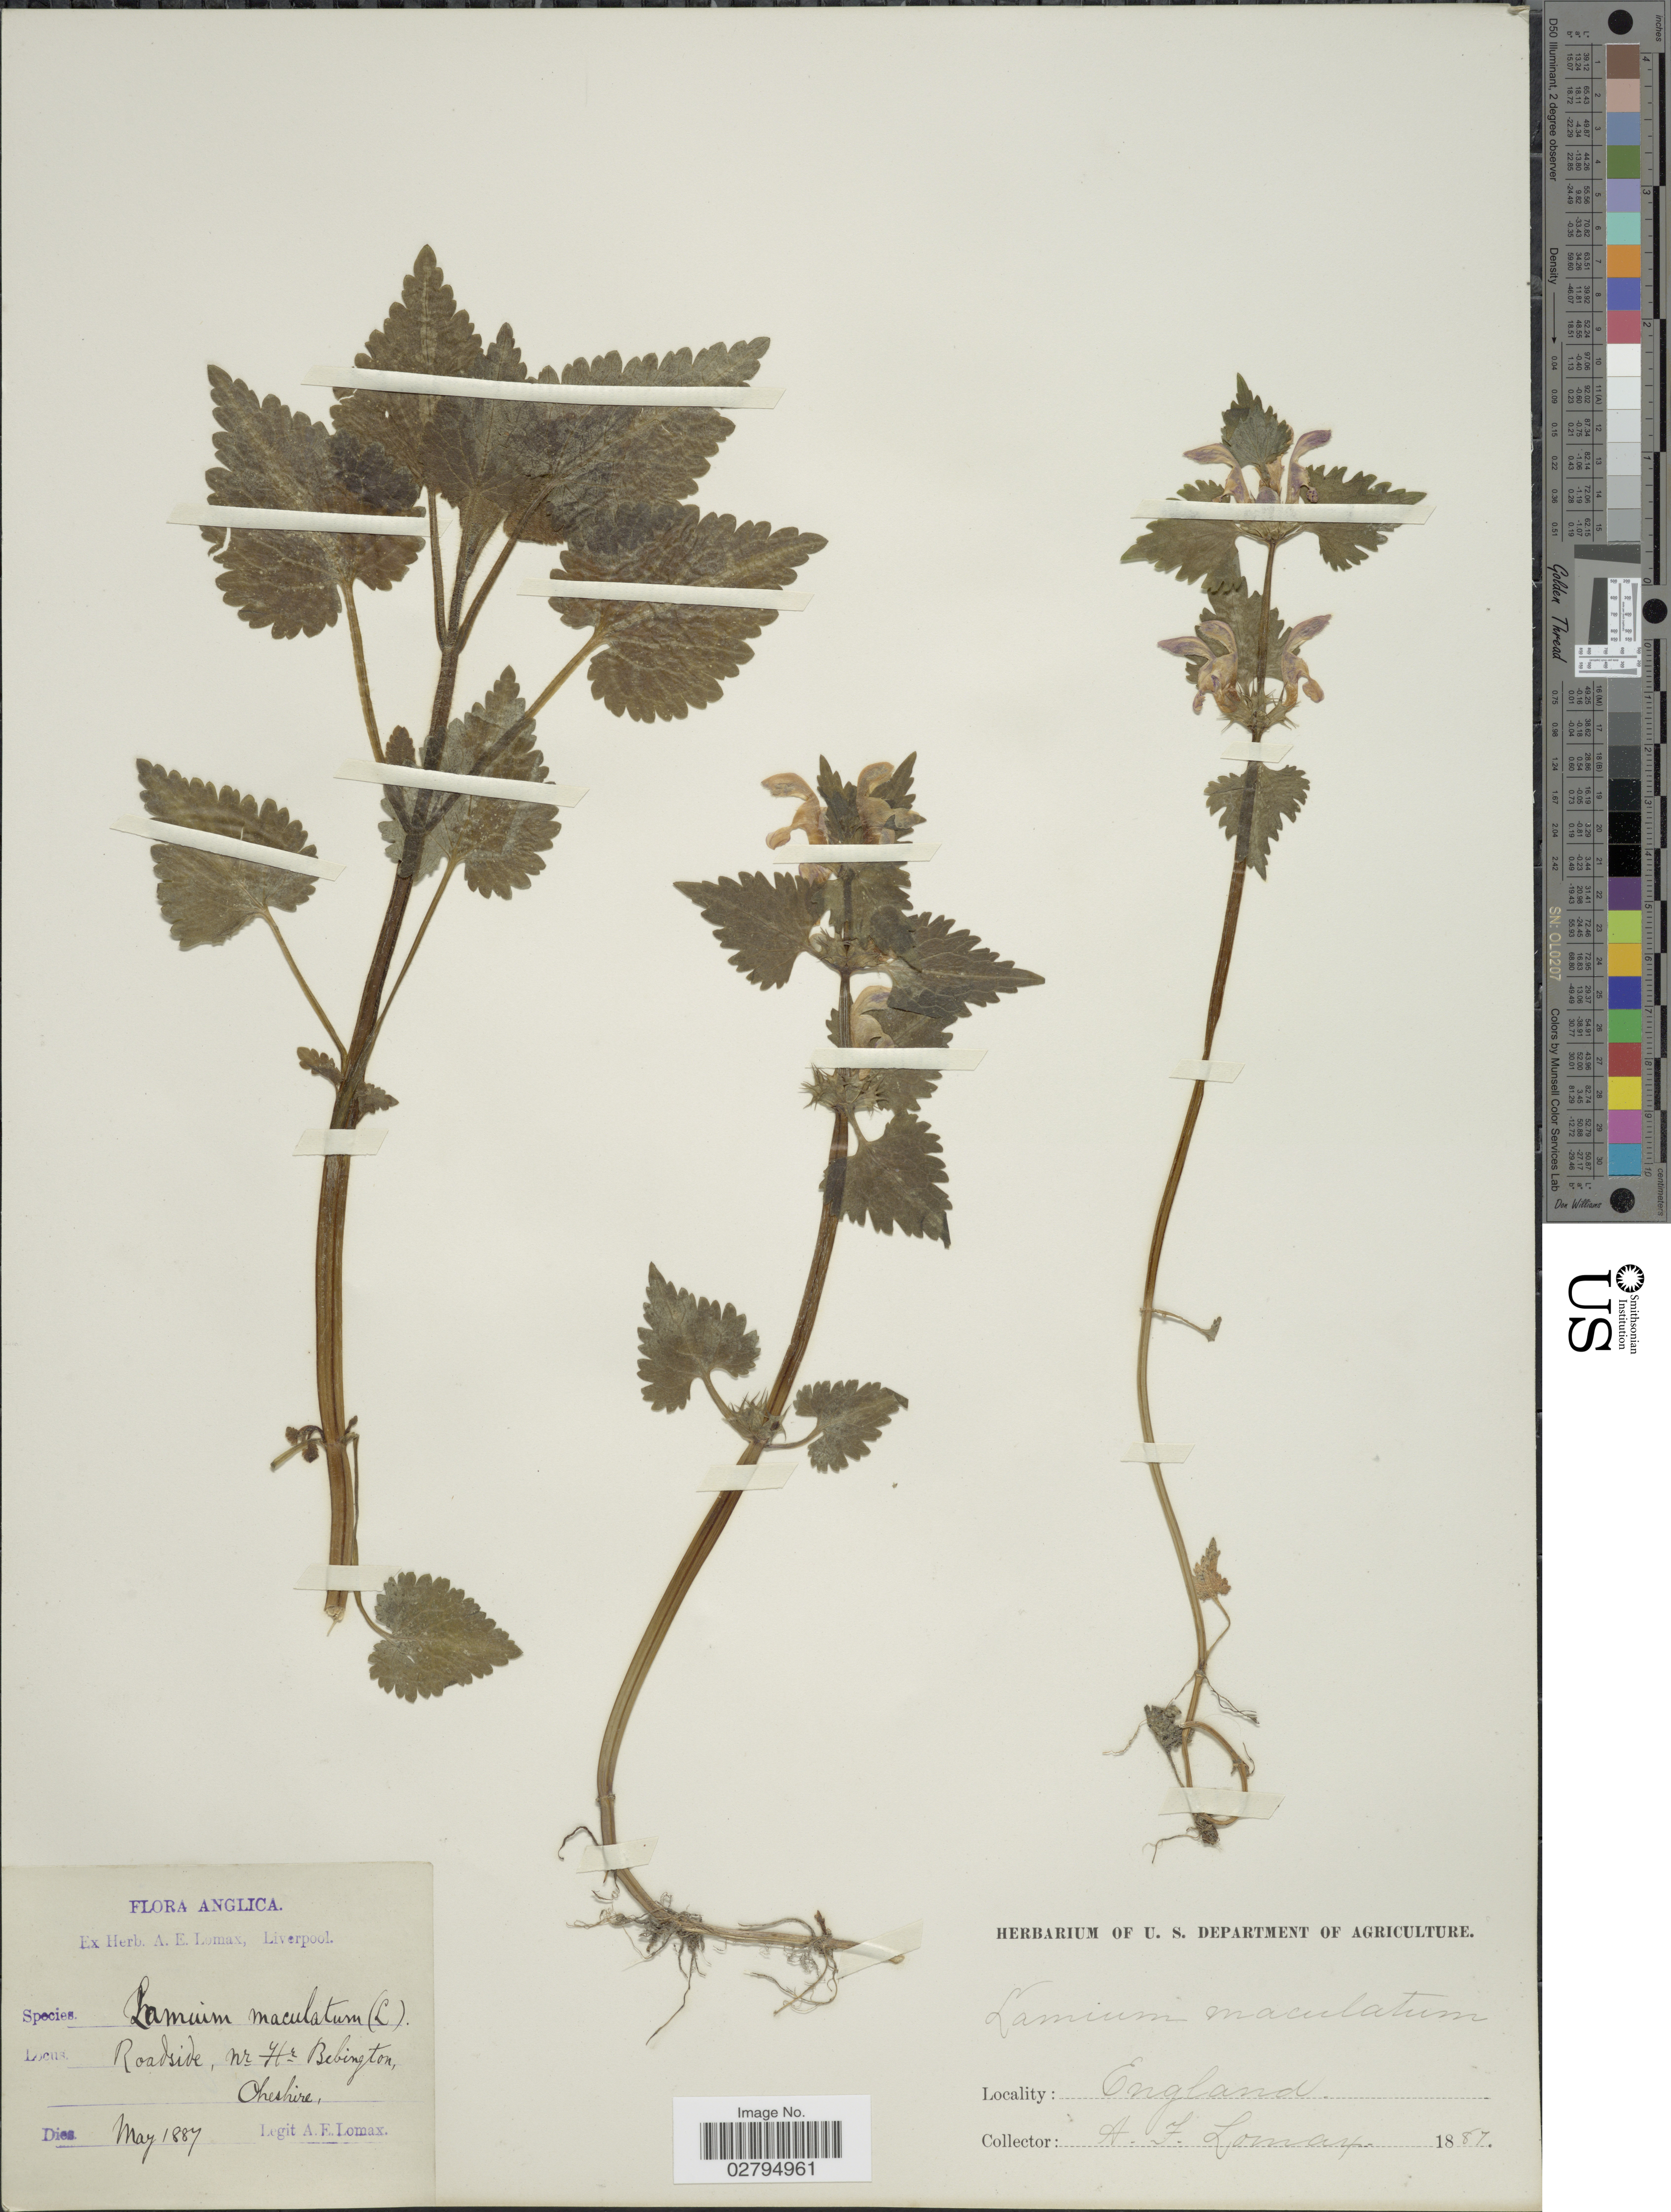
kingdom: Plantae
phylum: Tracheophyta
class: Magnoliopsida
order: Lamiales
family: Lamiaceae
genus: Lamium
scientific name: Lamium maculatum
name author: (L.) L.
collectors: A. Lomax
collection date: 1887-05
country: United Kingdom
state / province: England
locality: Roadside, nr Hte Bebington, Cheshire.